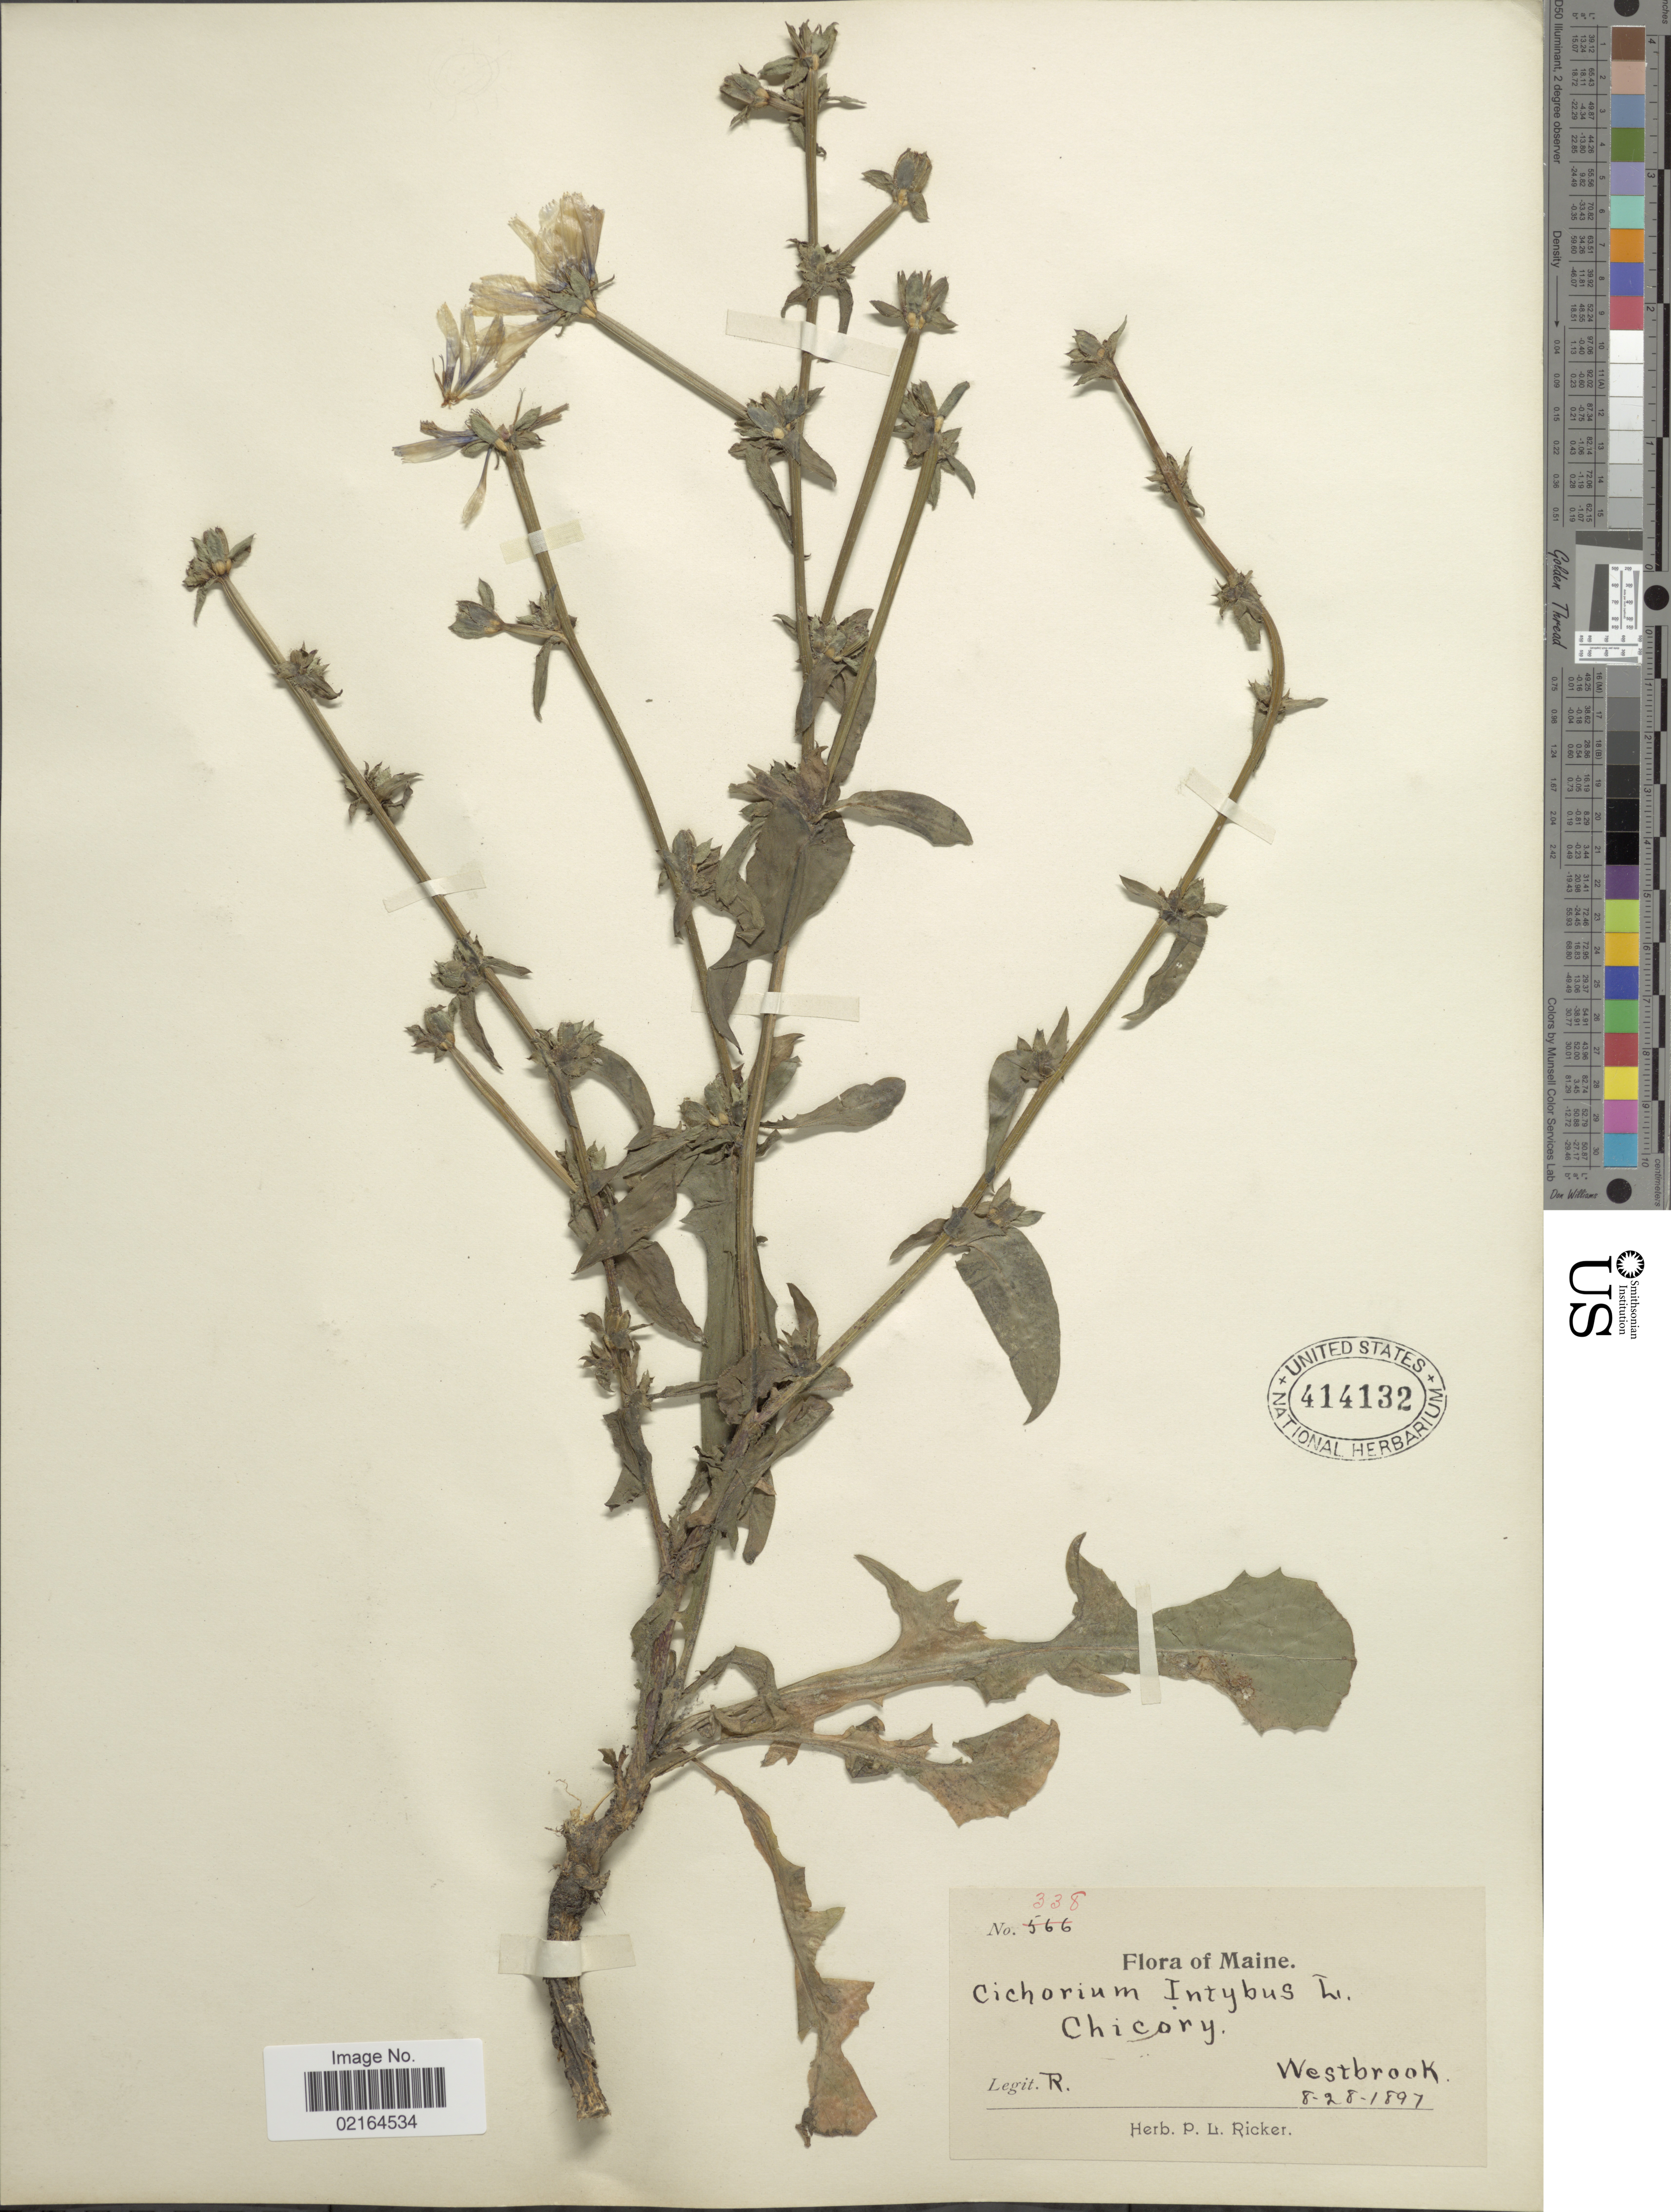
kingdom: Plantae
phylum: Tracheophyta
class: Magnoliopsida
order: Asterales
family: Asteraceae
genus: Cichorium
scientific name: Cichorium intybus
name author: L.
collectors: P. Ricker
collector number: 338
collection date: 1897-08-28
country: United States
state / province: Maine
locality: Chicory, Westbrook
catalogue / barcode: US 414132